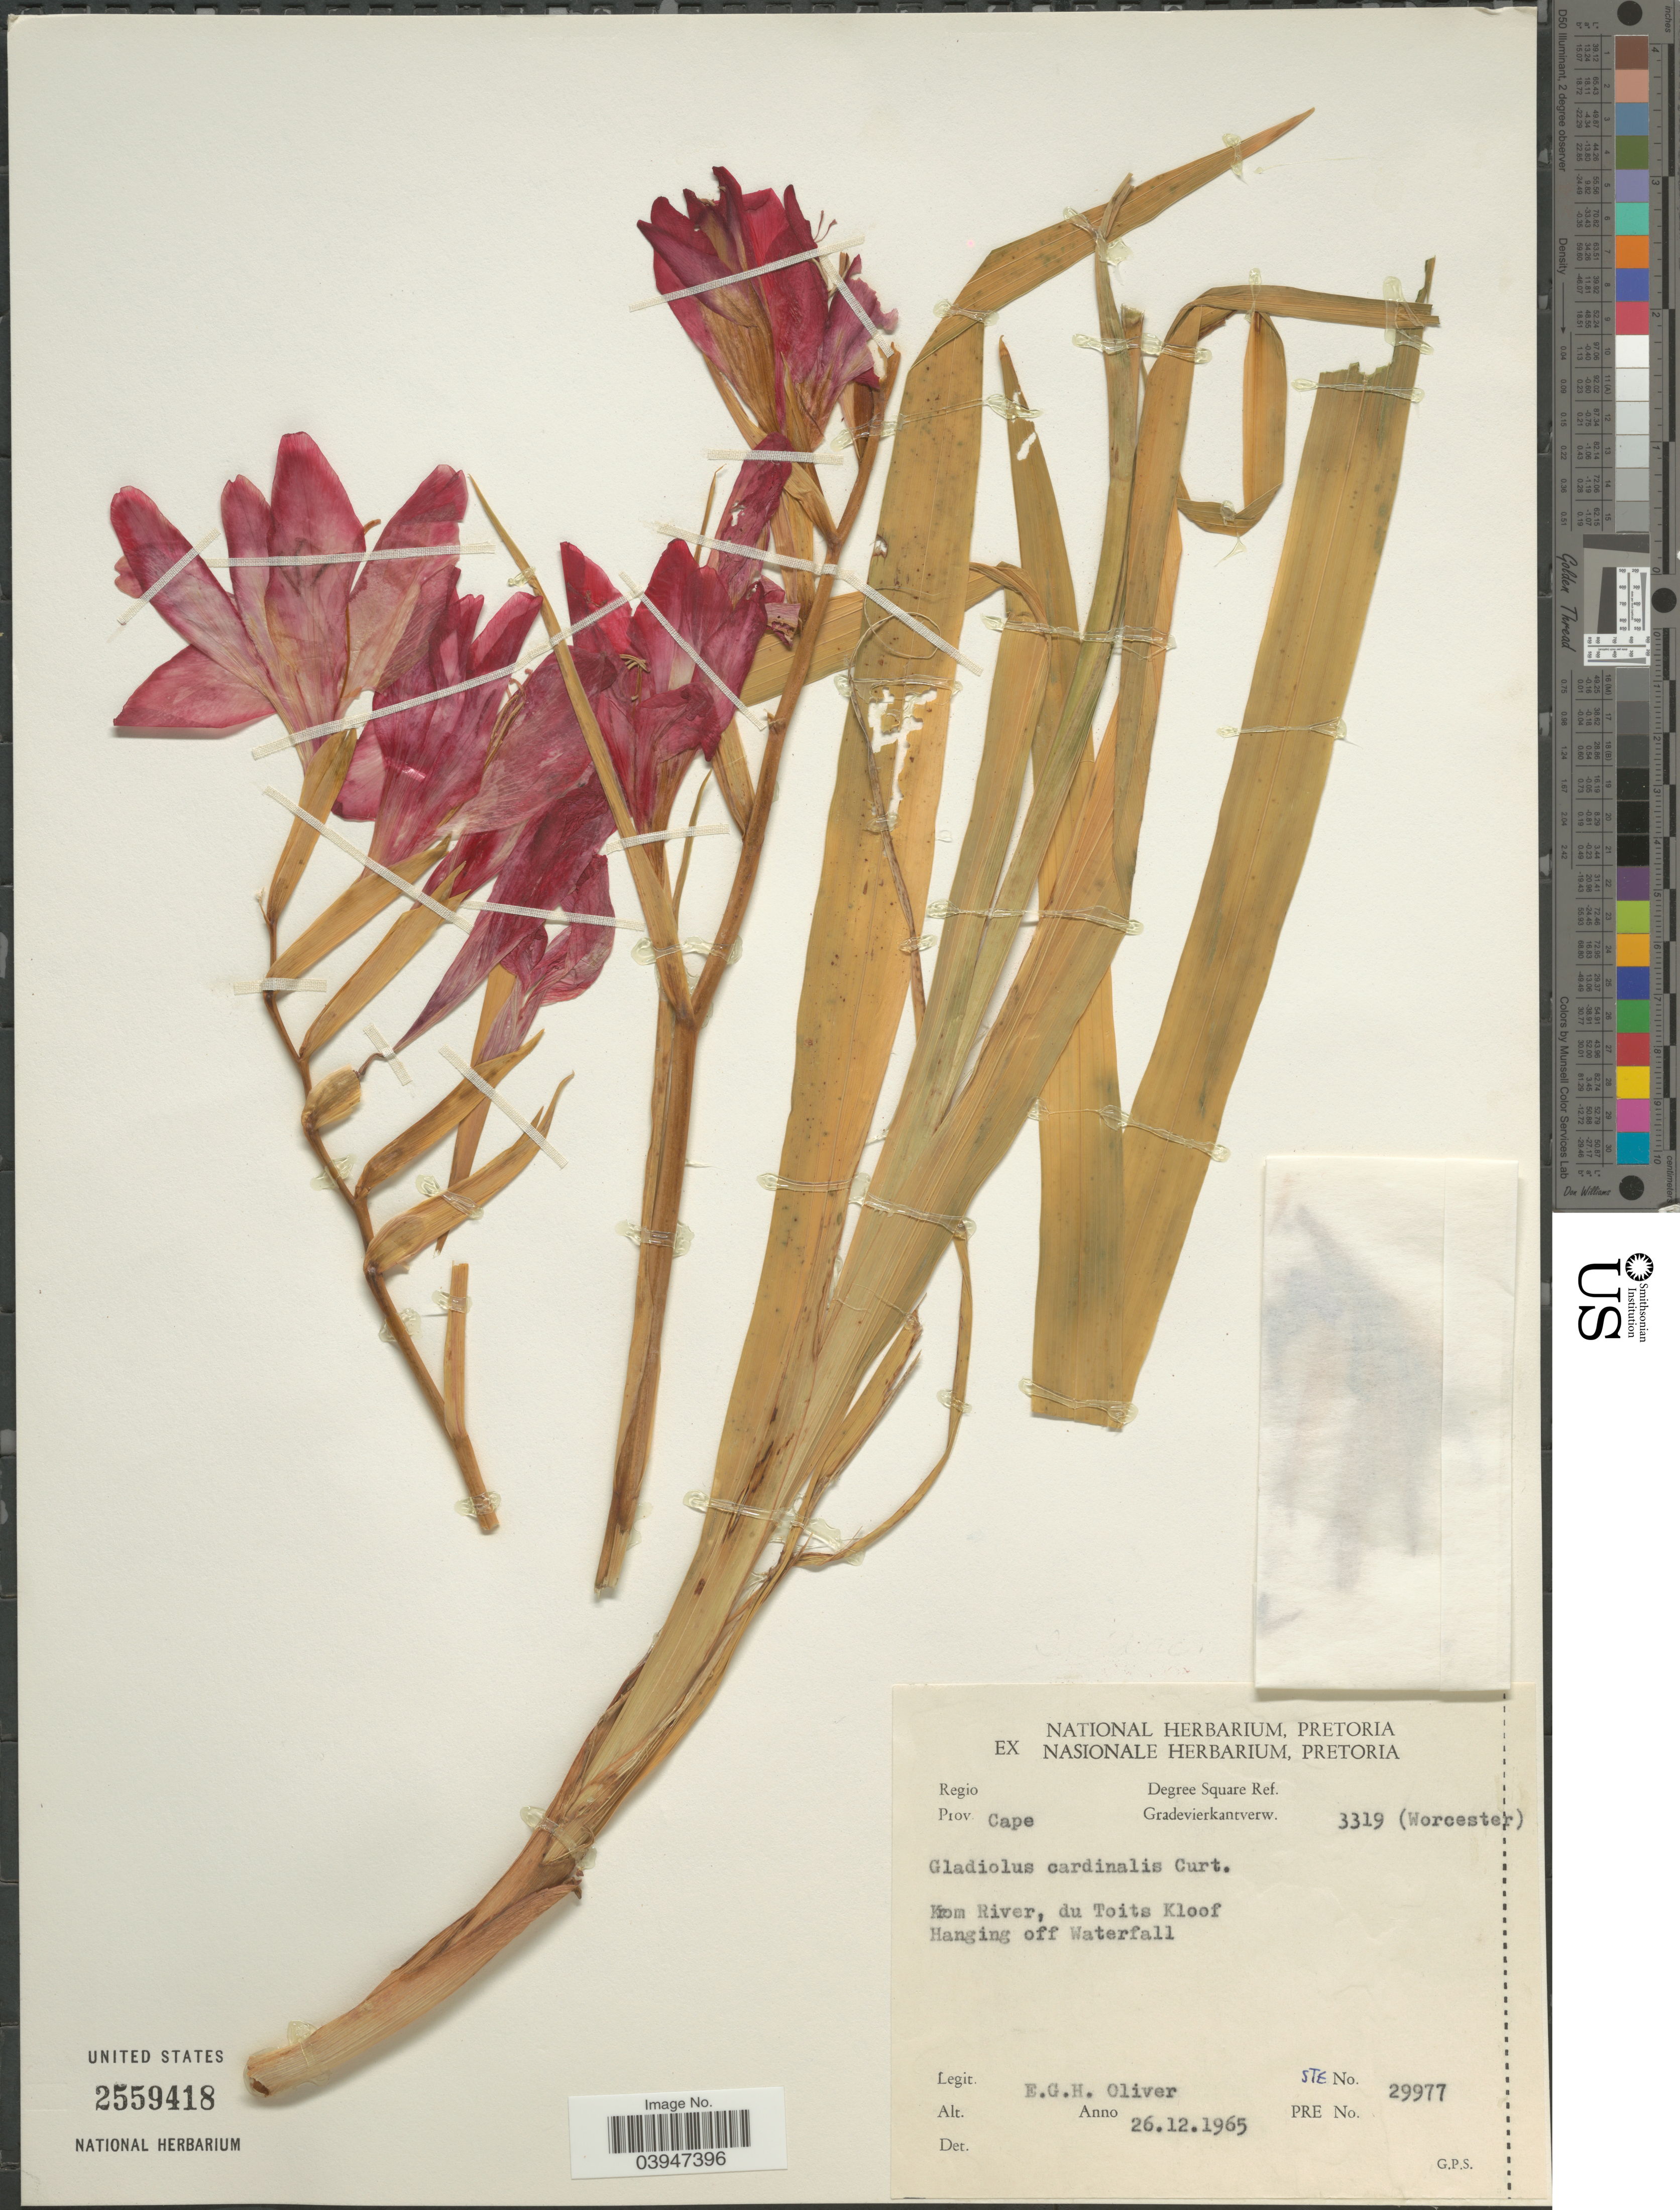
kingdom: Plantae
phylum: Tracheophyta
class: Liliopsida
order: Asparagales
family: Iridaceae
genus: Gladiolus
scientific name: Gladiolus cardinalis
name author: Curtis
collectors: E. Holiver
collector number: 29977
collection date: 1965-12-26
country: South Africa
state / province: Western Cape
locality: Gradevierkantverw. 3319 (Worcester). Krom River, du Toits Kloof. Hanging off Waterfall.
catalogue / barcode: US 2559418